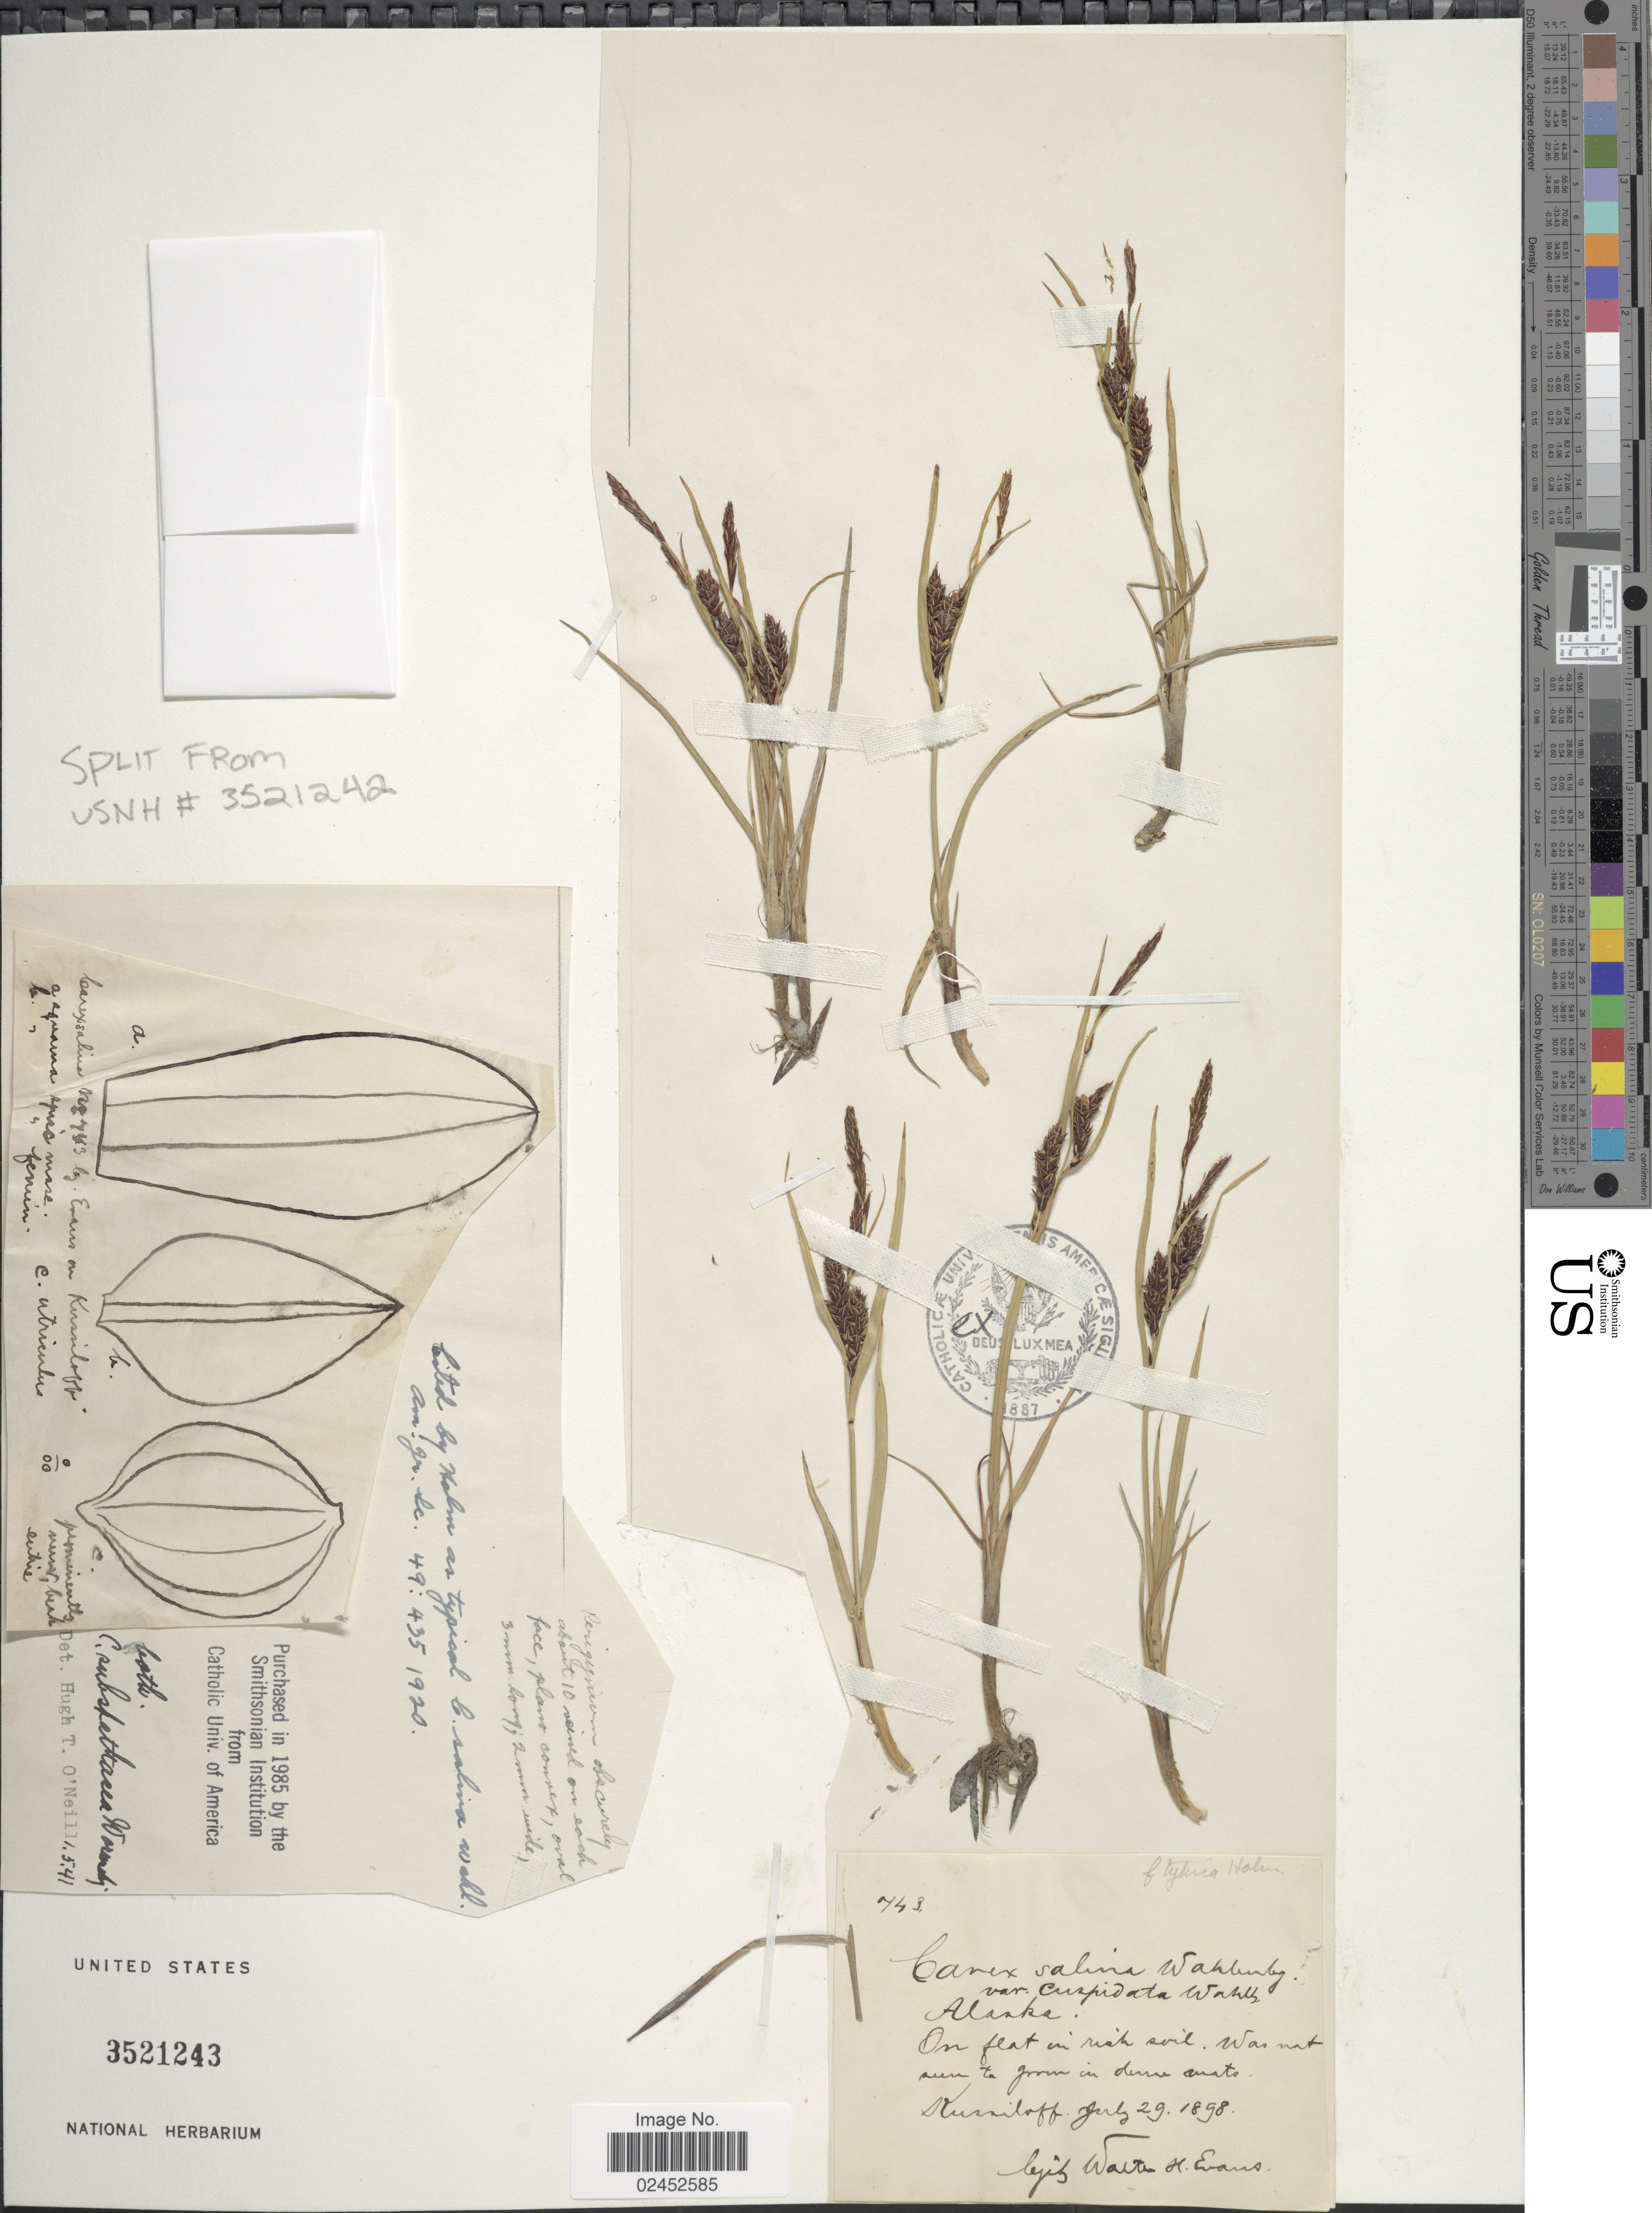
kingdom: Plantae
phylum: Tracheophyta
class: Liliopsida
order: Poales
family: Cyperaceae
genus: Carex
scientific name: Carex salina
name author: Wahlenb.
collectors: W. H. Evans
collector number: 743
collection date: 1898-07-29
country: United States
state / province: Alaska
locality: Kussiloff.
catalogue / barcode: US 3521243